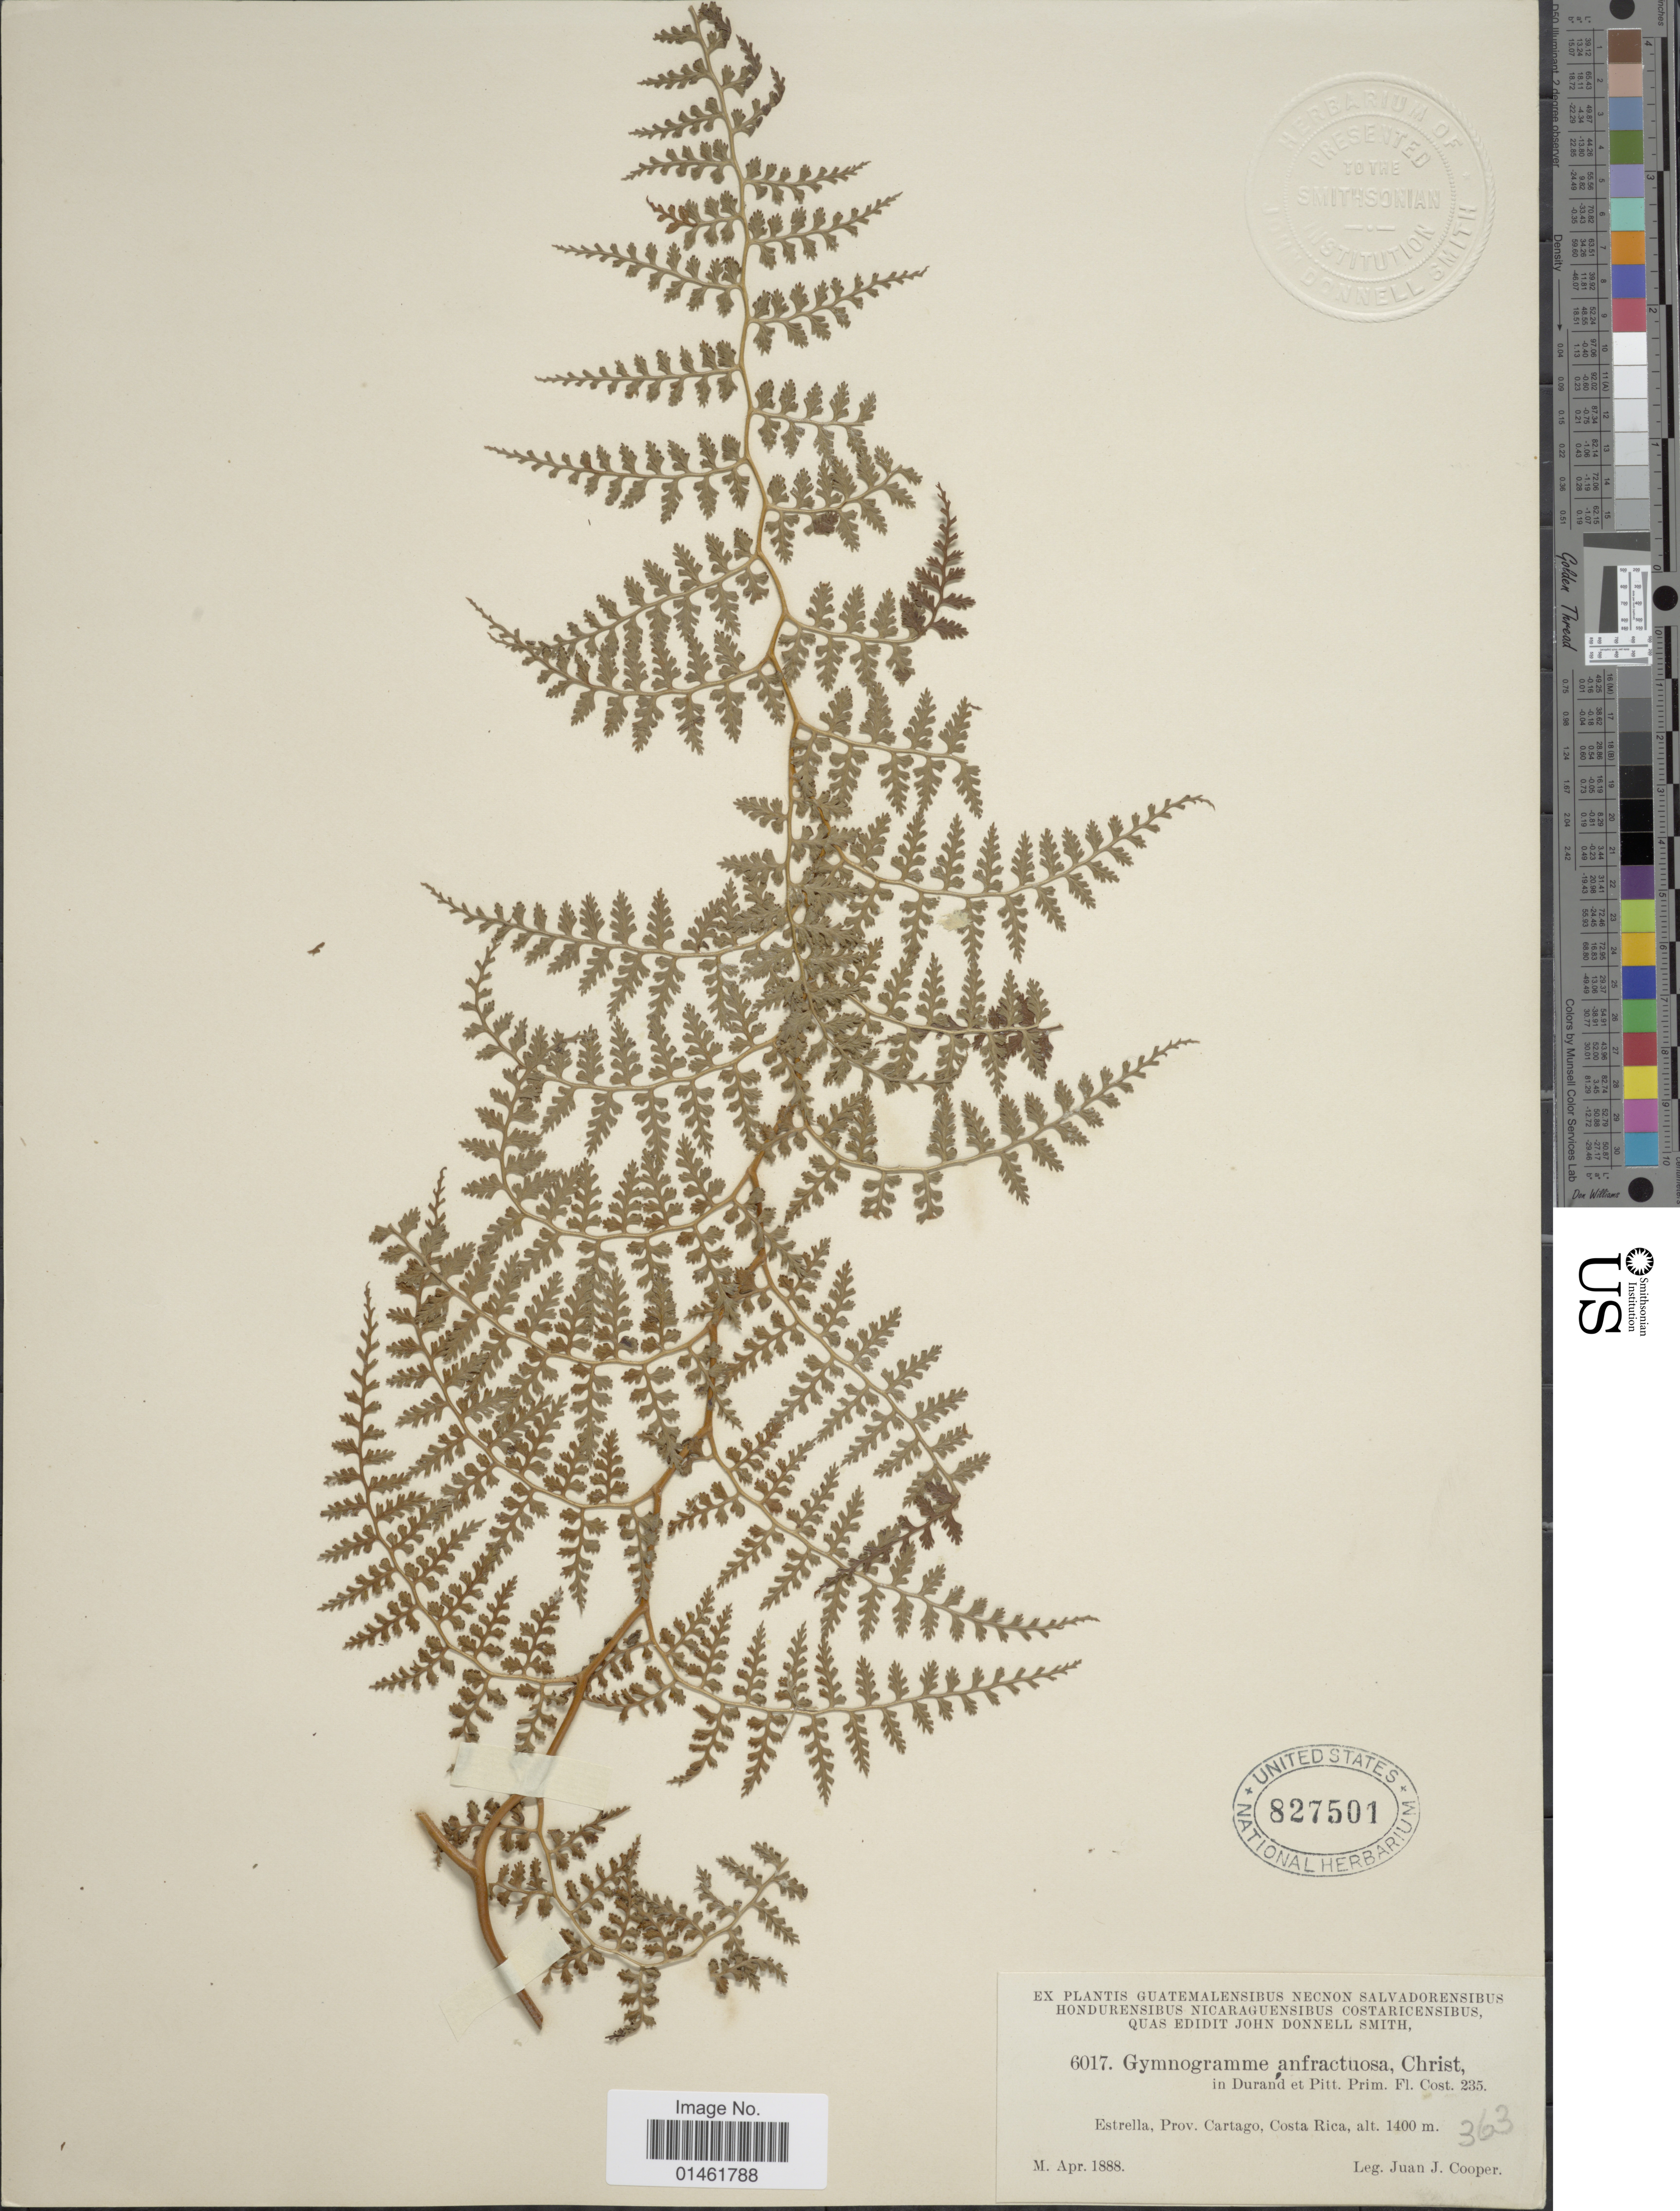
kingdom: Plantae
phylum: Tracheophyta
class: Polypodiopsida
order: Polypodiales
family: Dennstaedtiaceae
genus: Paesia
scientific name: Paesia anfractuosa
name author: (Christ) C. Chr.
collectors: J. J. Cooper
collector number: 363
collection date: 1888-04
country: Costa Rica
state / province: Cartago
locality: Estrella, Prov. Cartago, Costa Rica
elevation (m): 1400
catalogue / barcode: US 827501